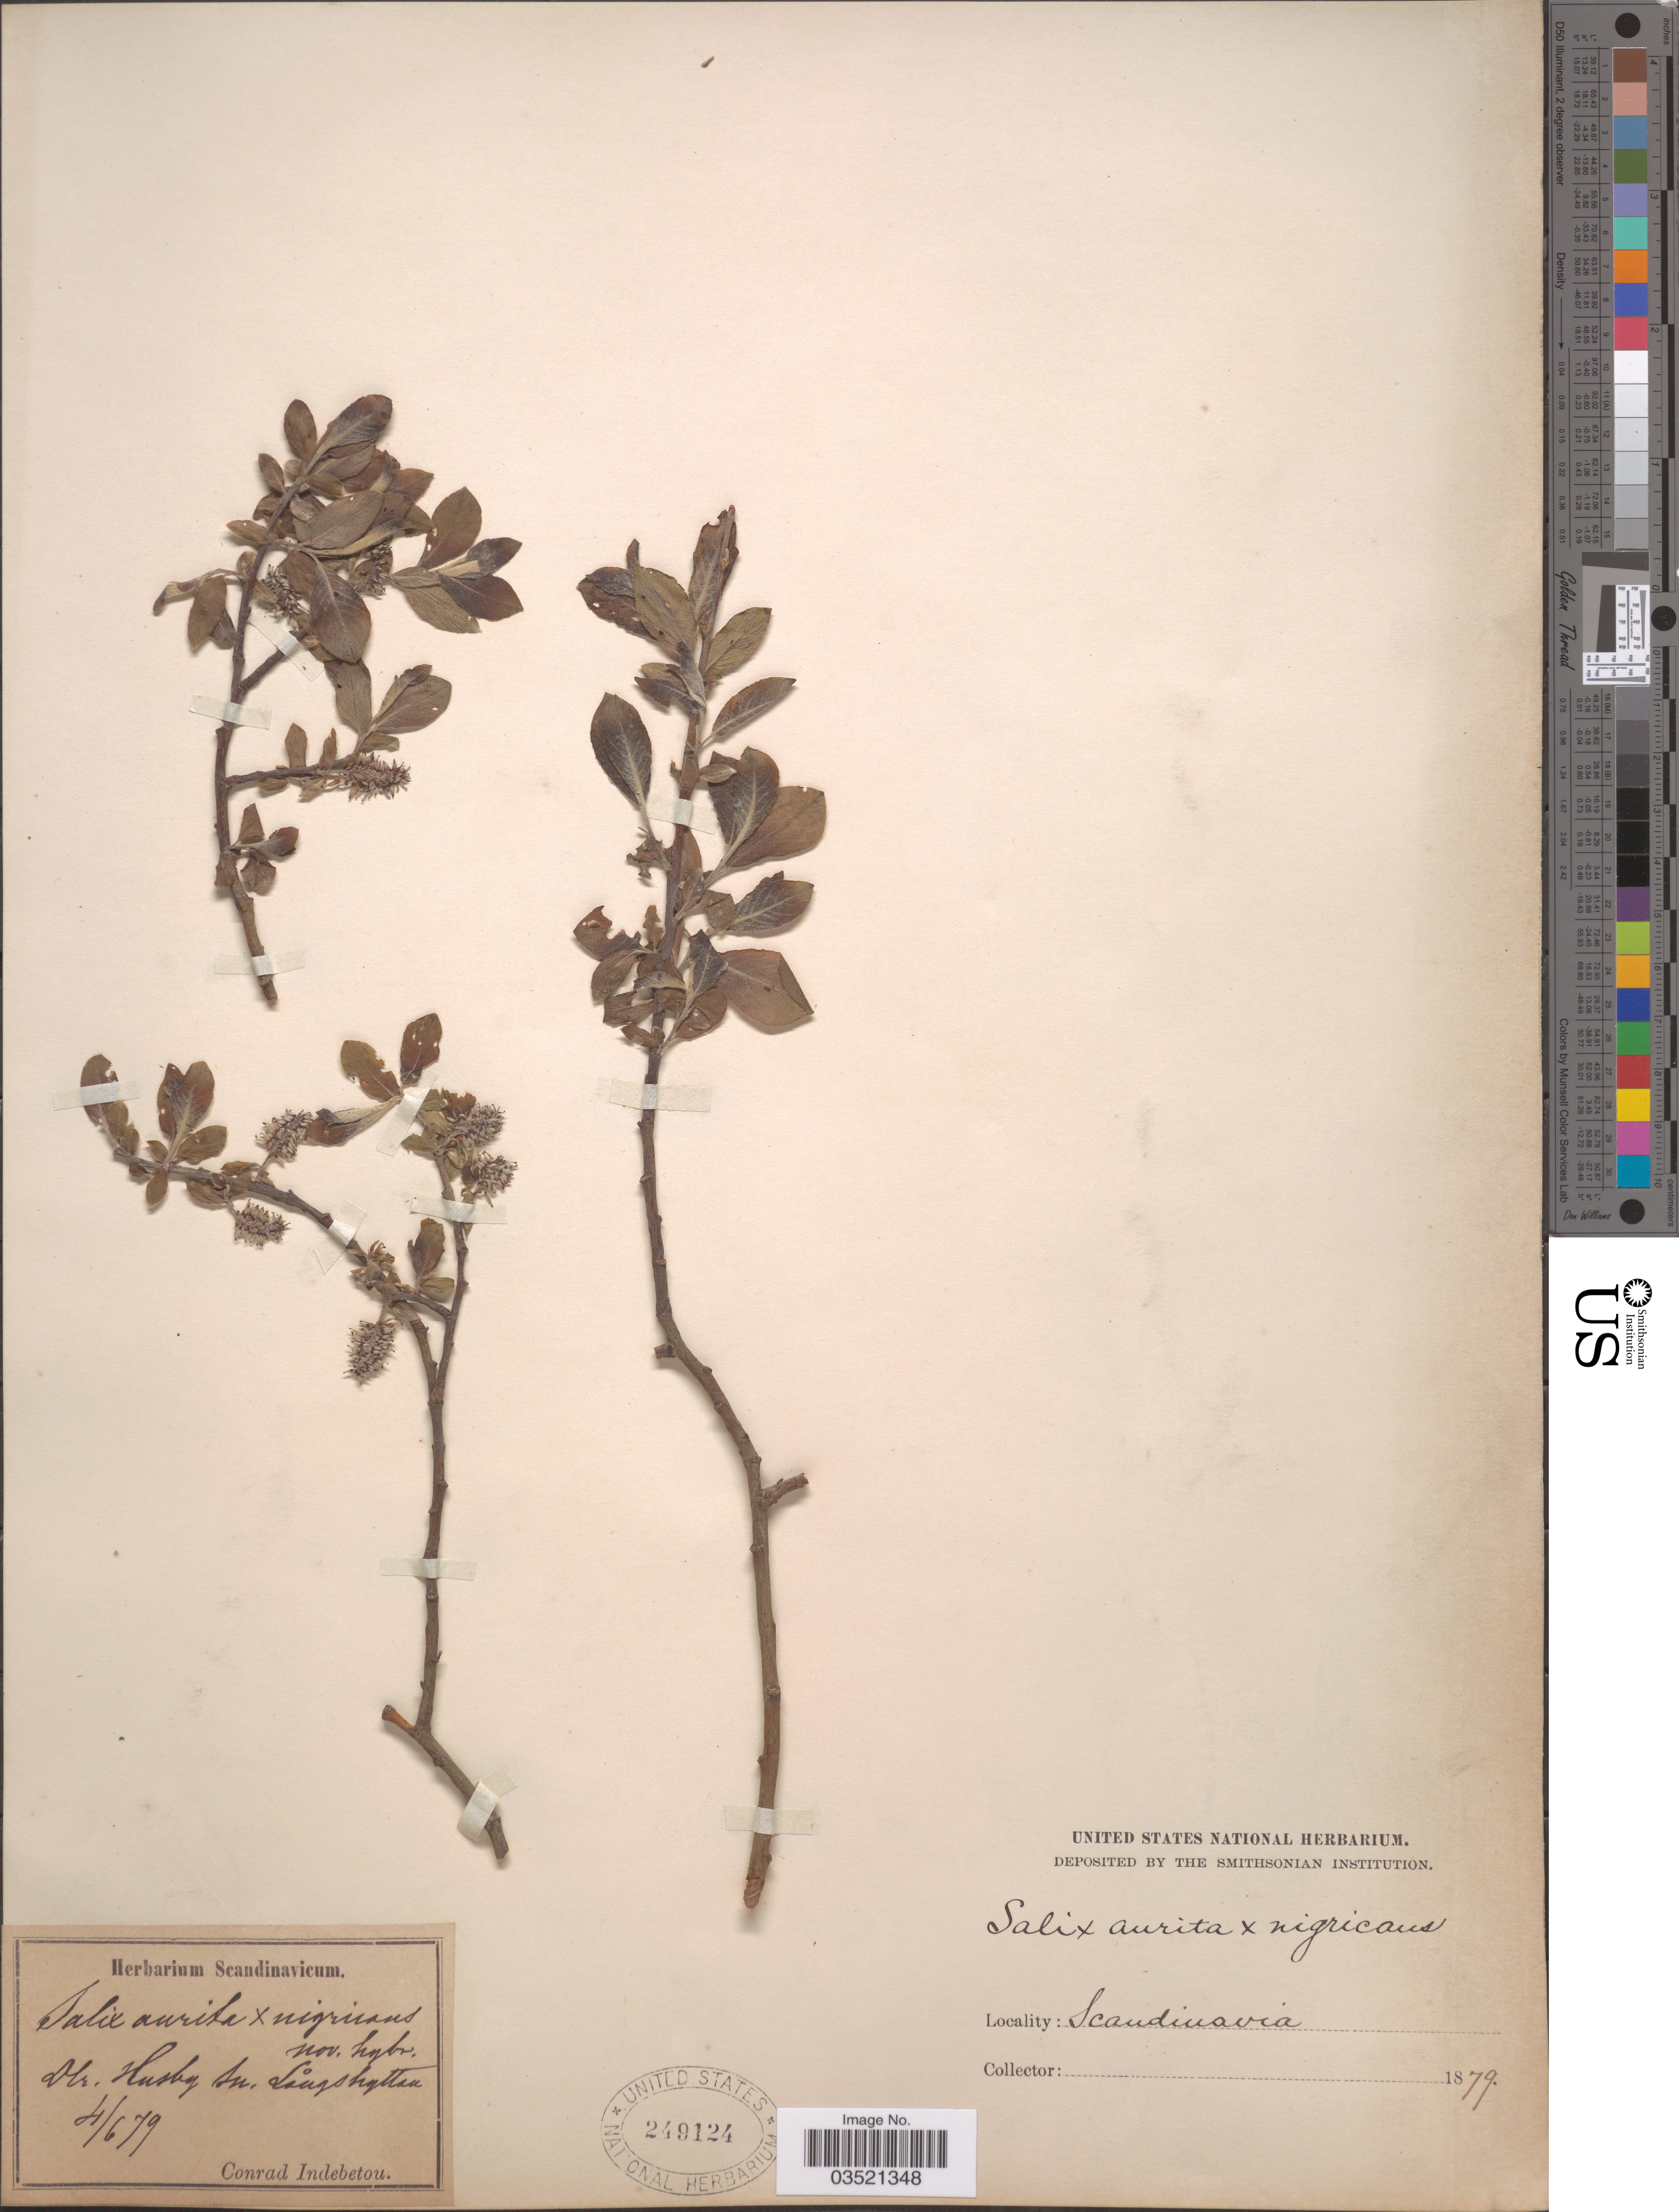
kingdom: Plantae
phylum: Tracheophyta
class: Magnoliopsida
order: Malpighiales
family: Salicaceae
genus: Salix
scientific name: Salix aurita x S. nigricans Sm.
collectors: C. Indebetou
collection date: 1879-06-04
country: Sweden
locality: Scandinavia, Ole. Husby sn. Långshyttan.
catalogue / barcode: US 249124